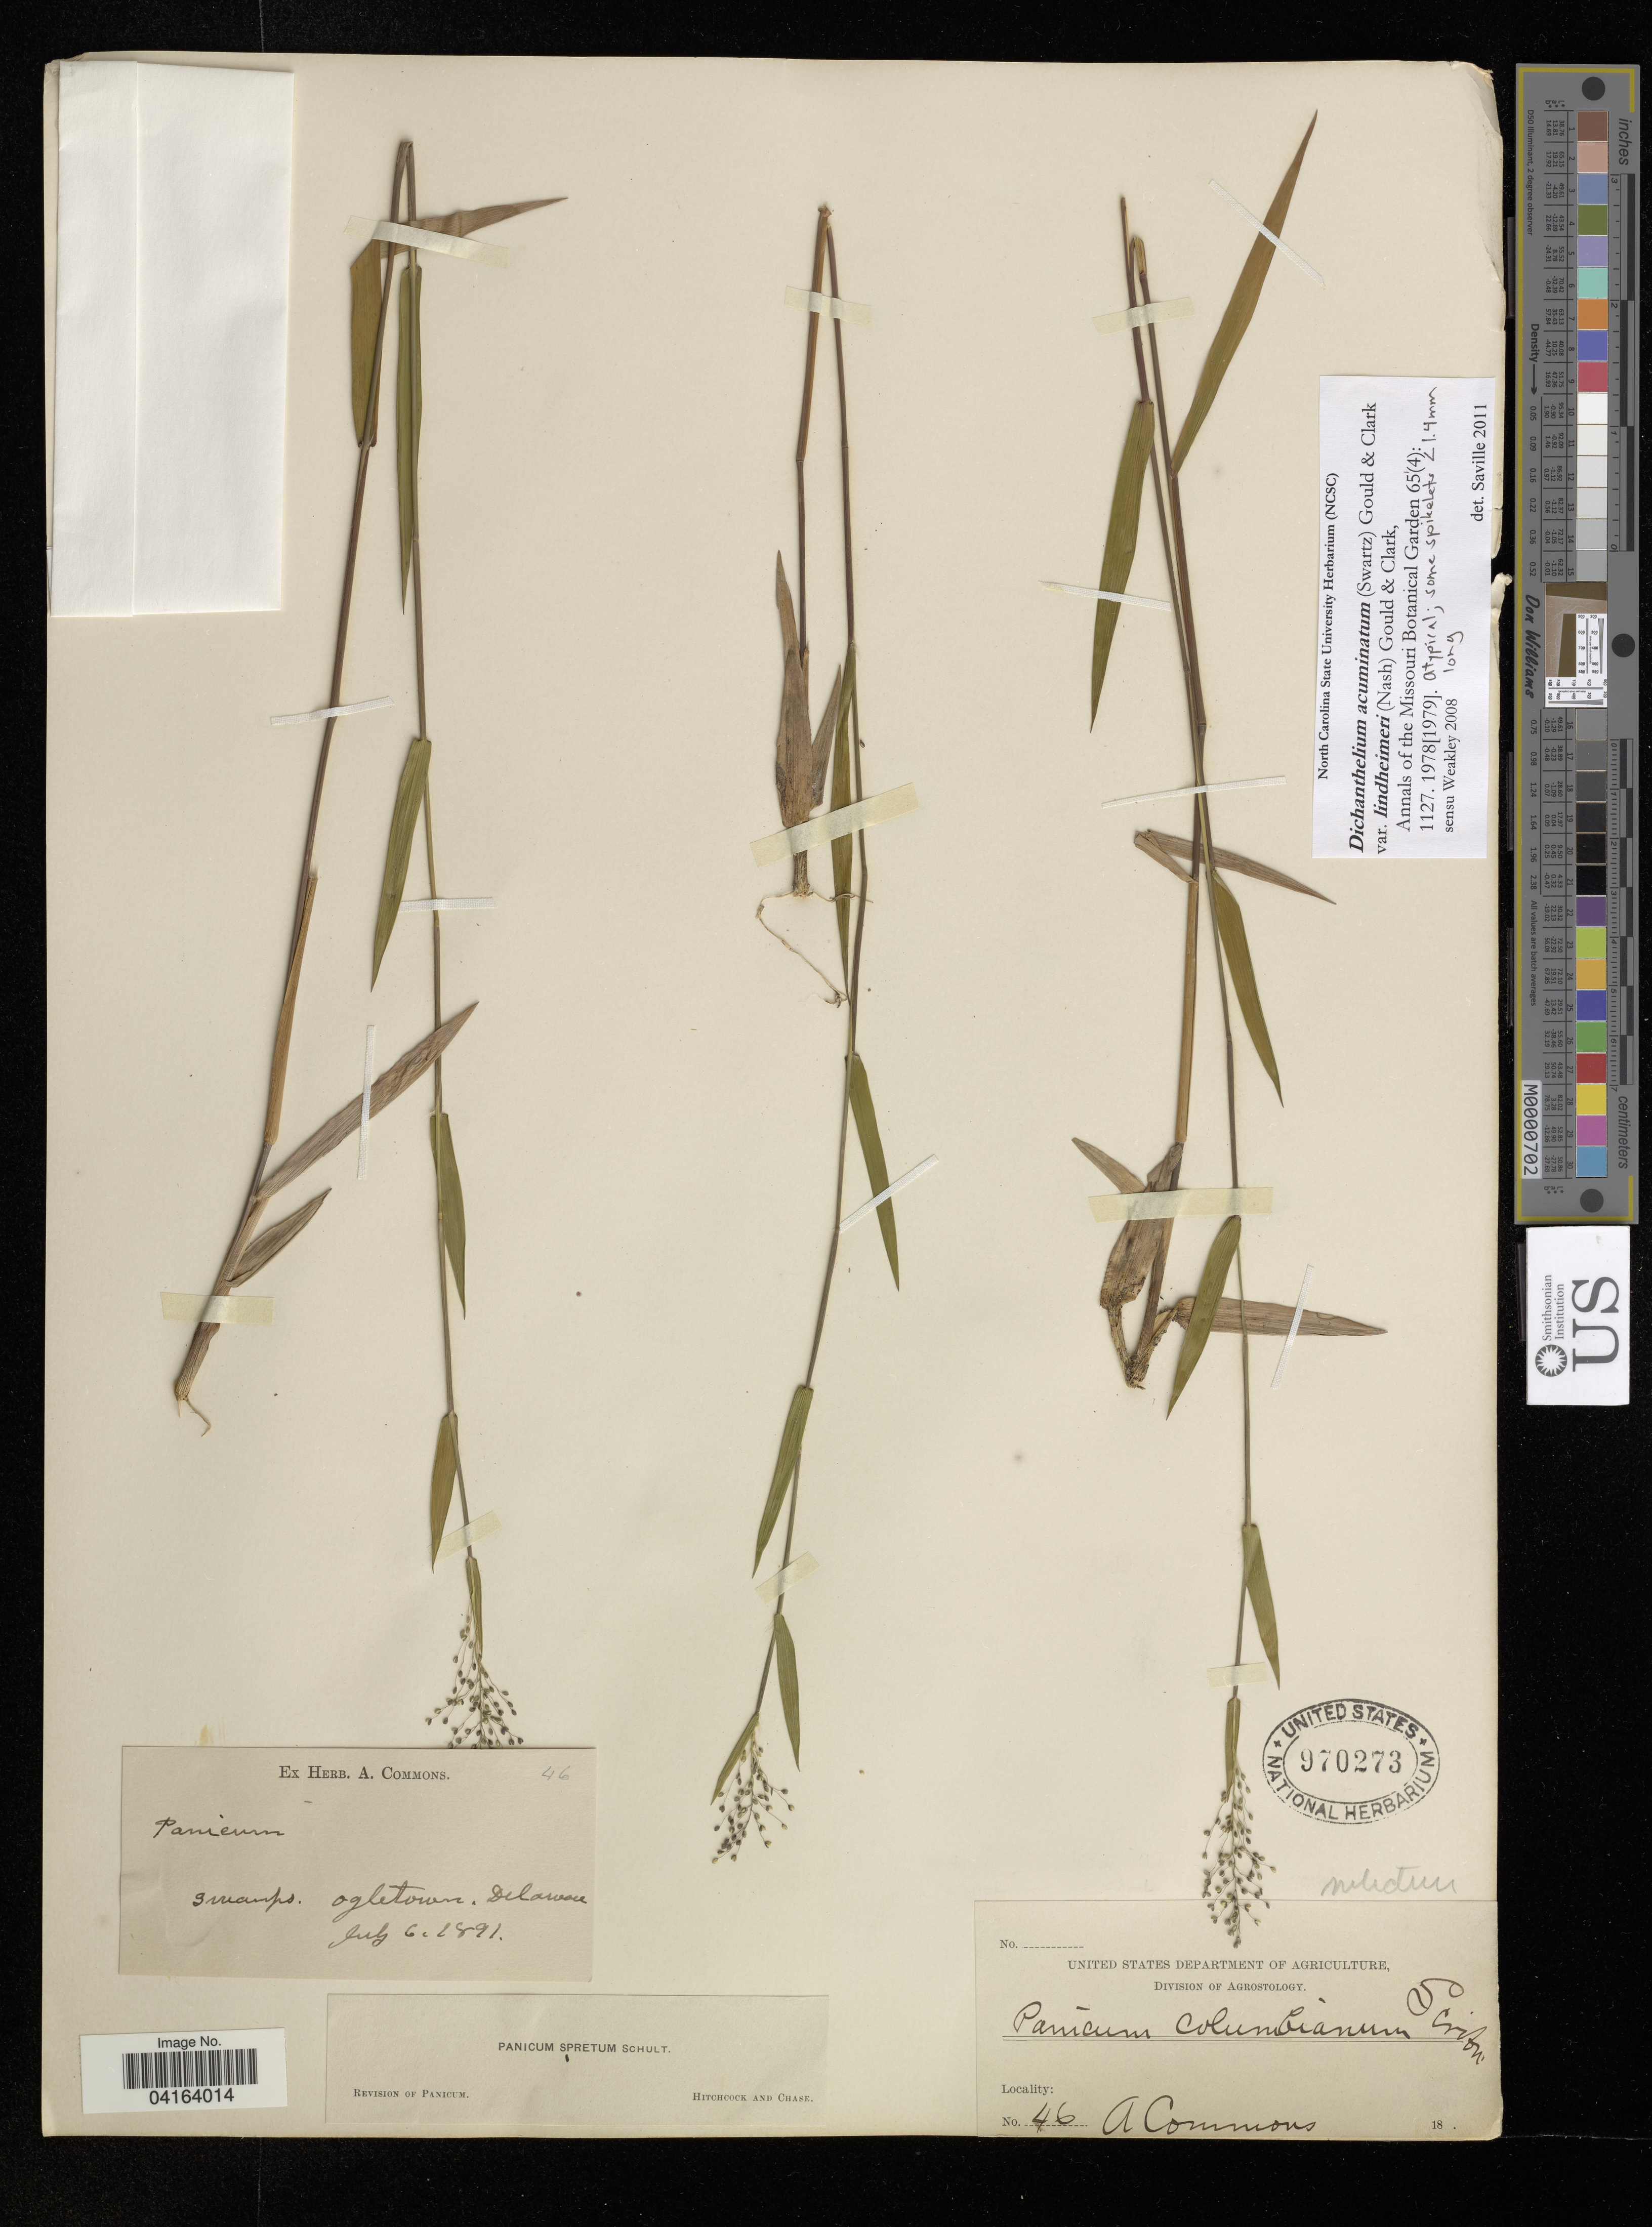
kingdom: Plantae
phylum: Tracheophyta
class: Liliopsida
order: Poales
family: Poaceae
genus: Dichanthelium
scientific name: Dichanthelium acuminatum var. lindheimeri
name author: (Nash) Gould & C.A. Clark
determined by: Saville, A. C., (NCSC), North Carolina State University (UNITED STATES)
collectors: A. Commons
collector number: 46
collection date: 1891-07-06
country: United States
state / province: Delaware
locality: Agletown.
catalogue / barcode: US 970273